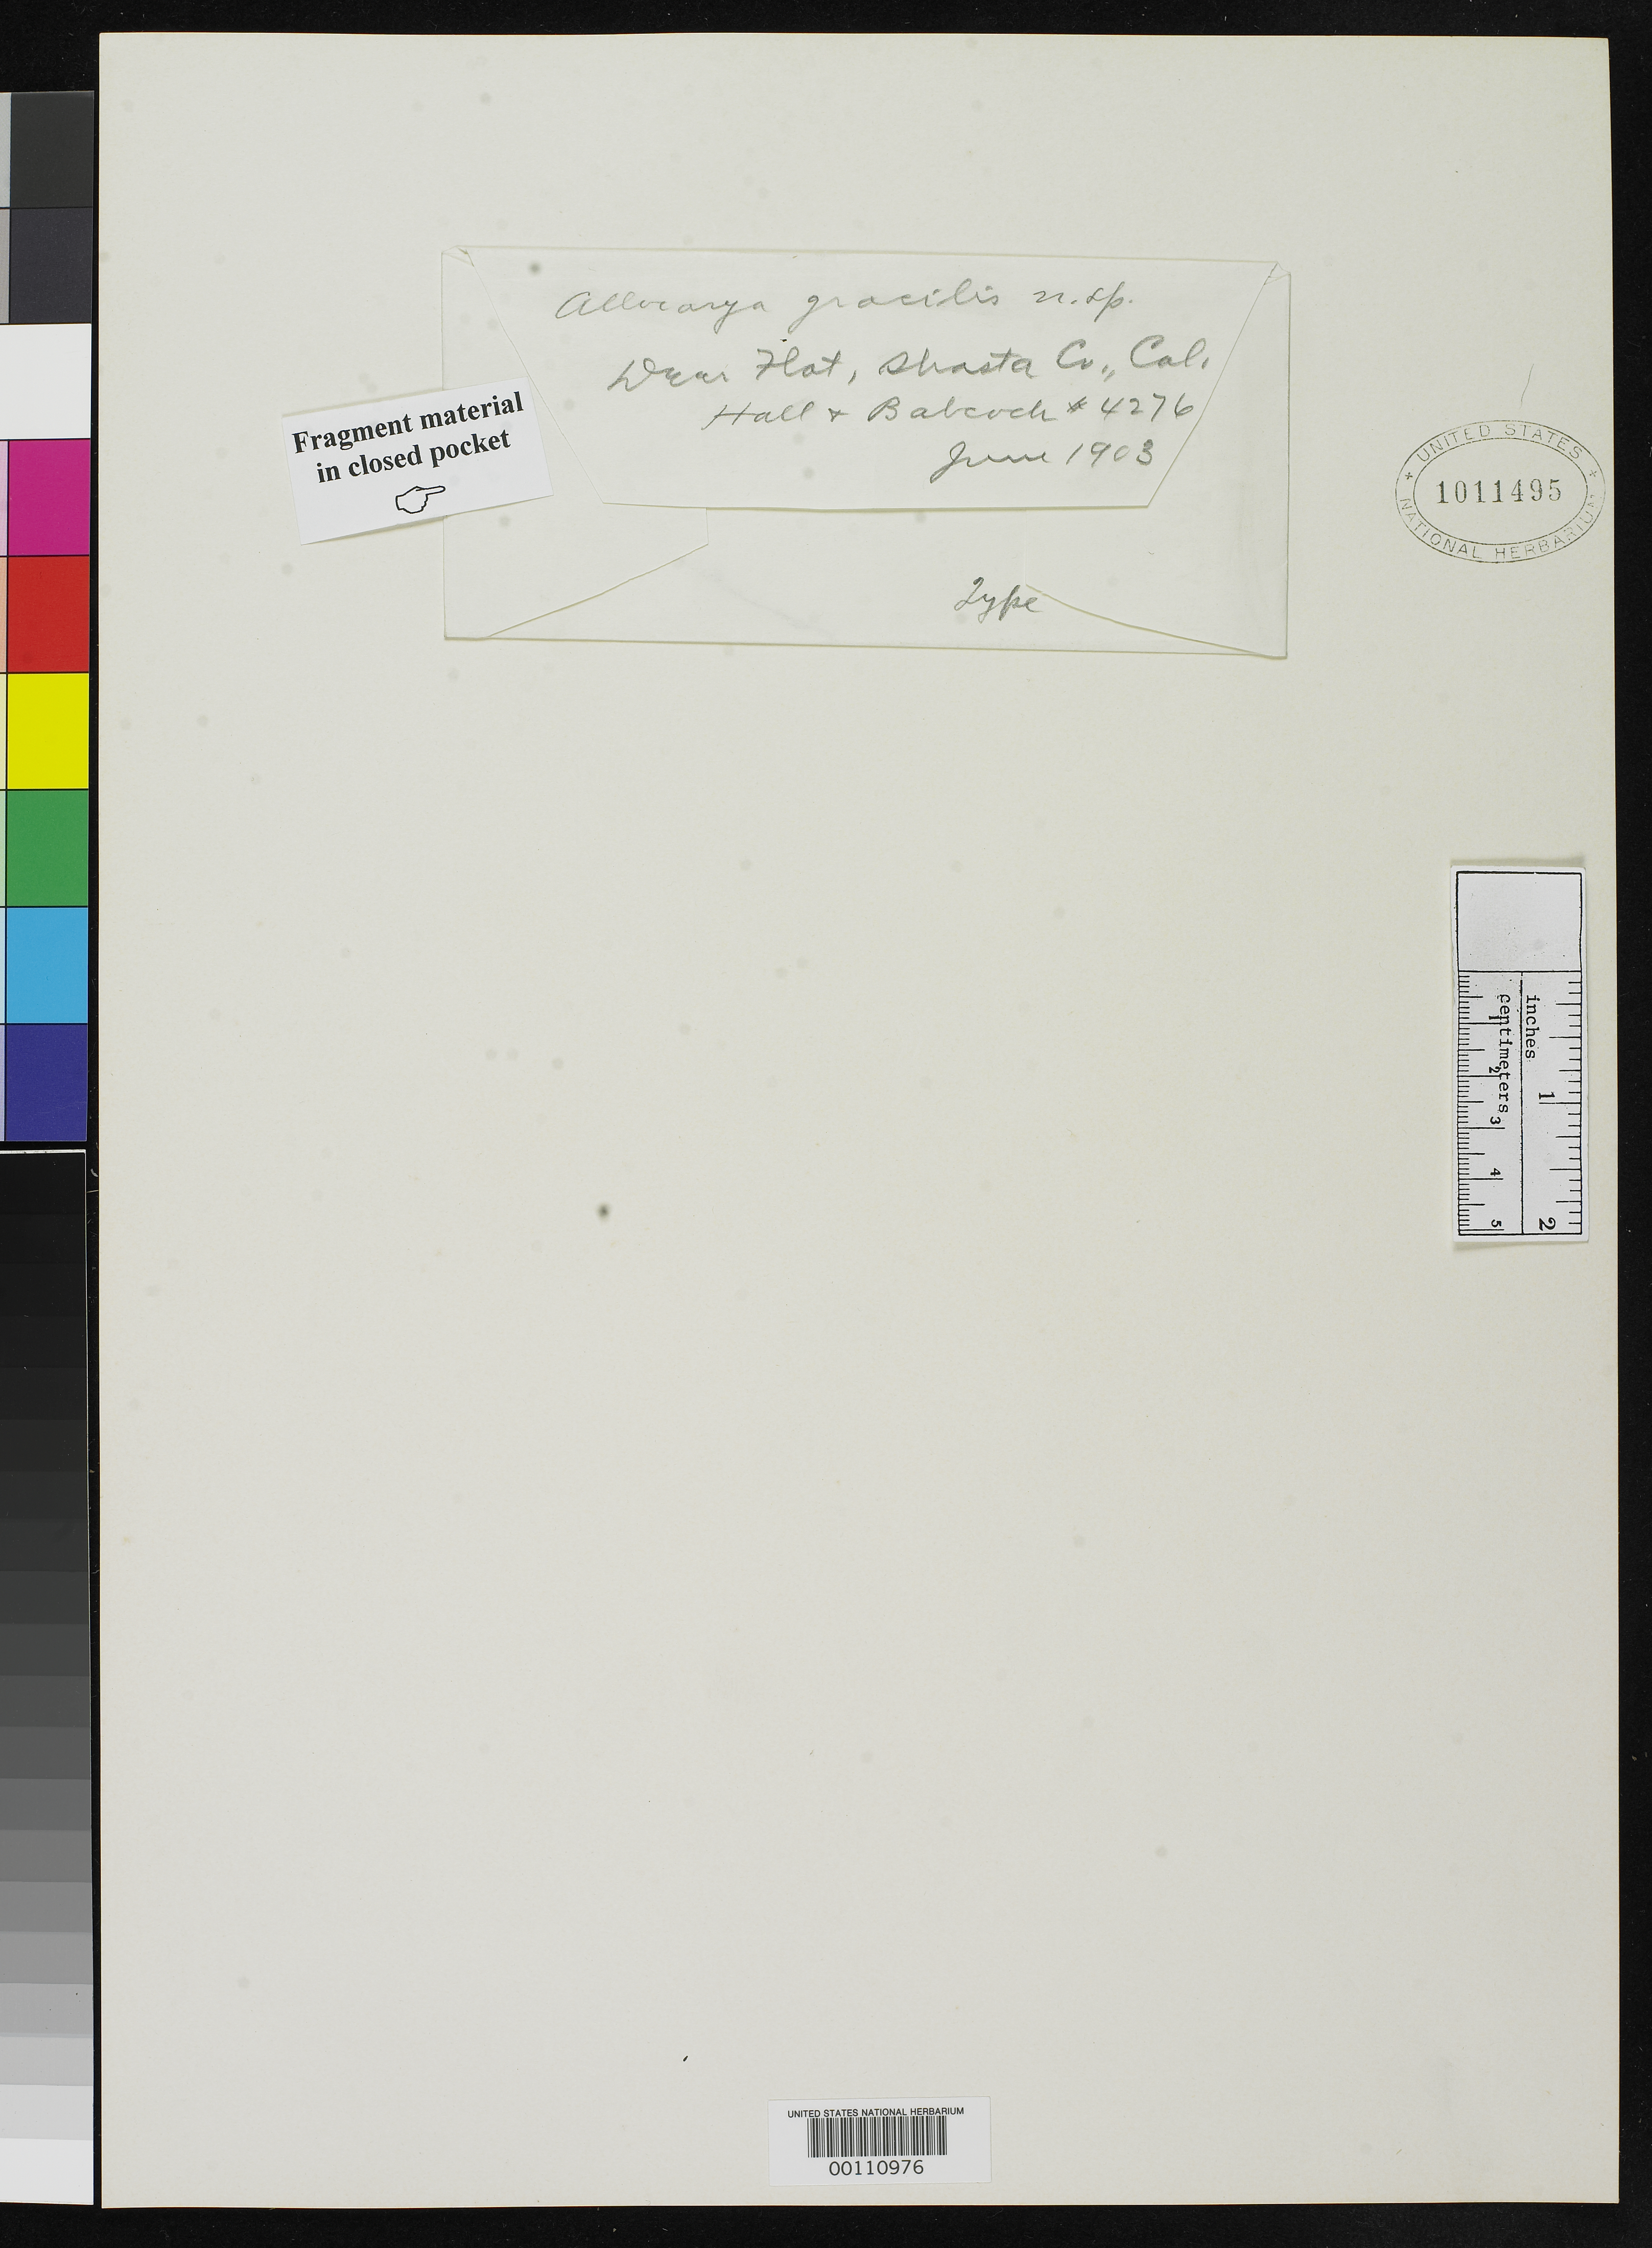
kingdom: Plantae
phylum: Tracheophyta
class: Magnoliopsida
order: Boraginales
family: Boraginaceae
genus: Allocarya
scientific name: Allocarya gracilis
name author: Piper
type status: Isotype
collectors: H. M. Hall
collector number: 4276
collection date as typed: Jun 1903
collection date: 1903-06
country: United States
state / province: California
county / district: Shasta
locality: Deer Flat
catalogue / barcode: US 1011495